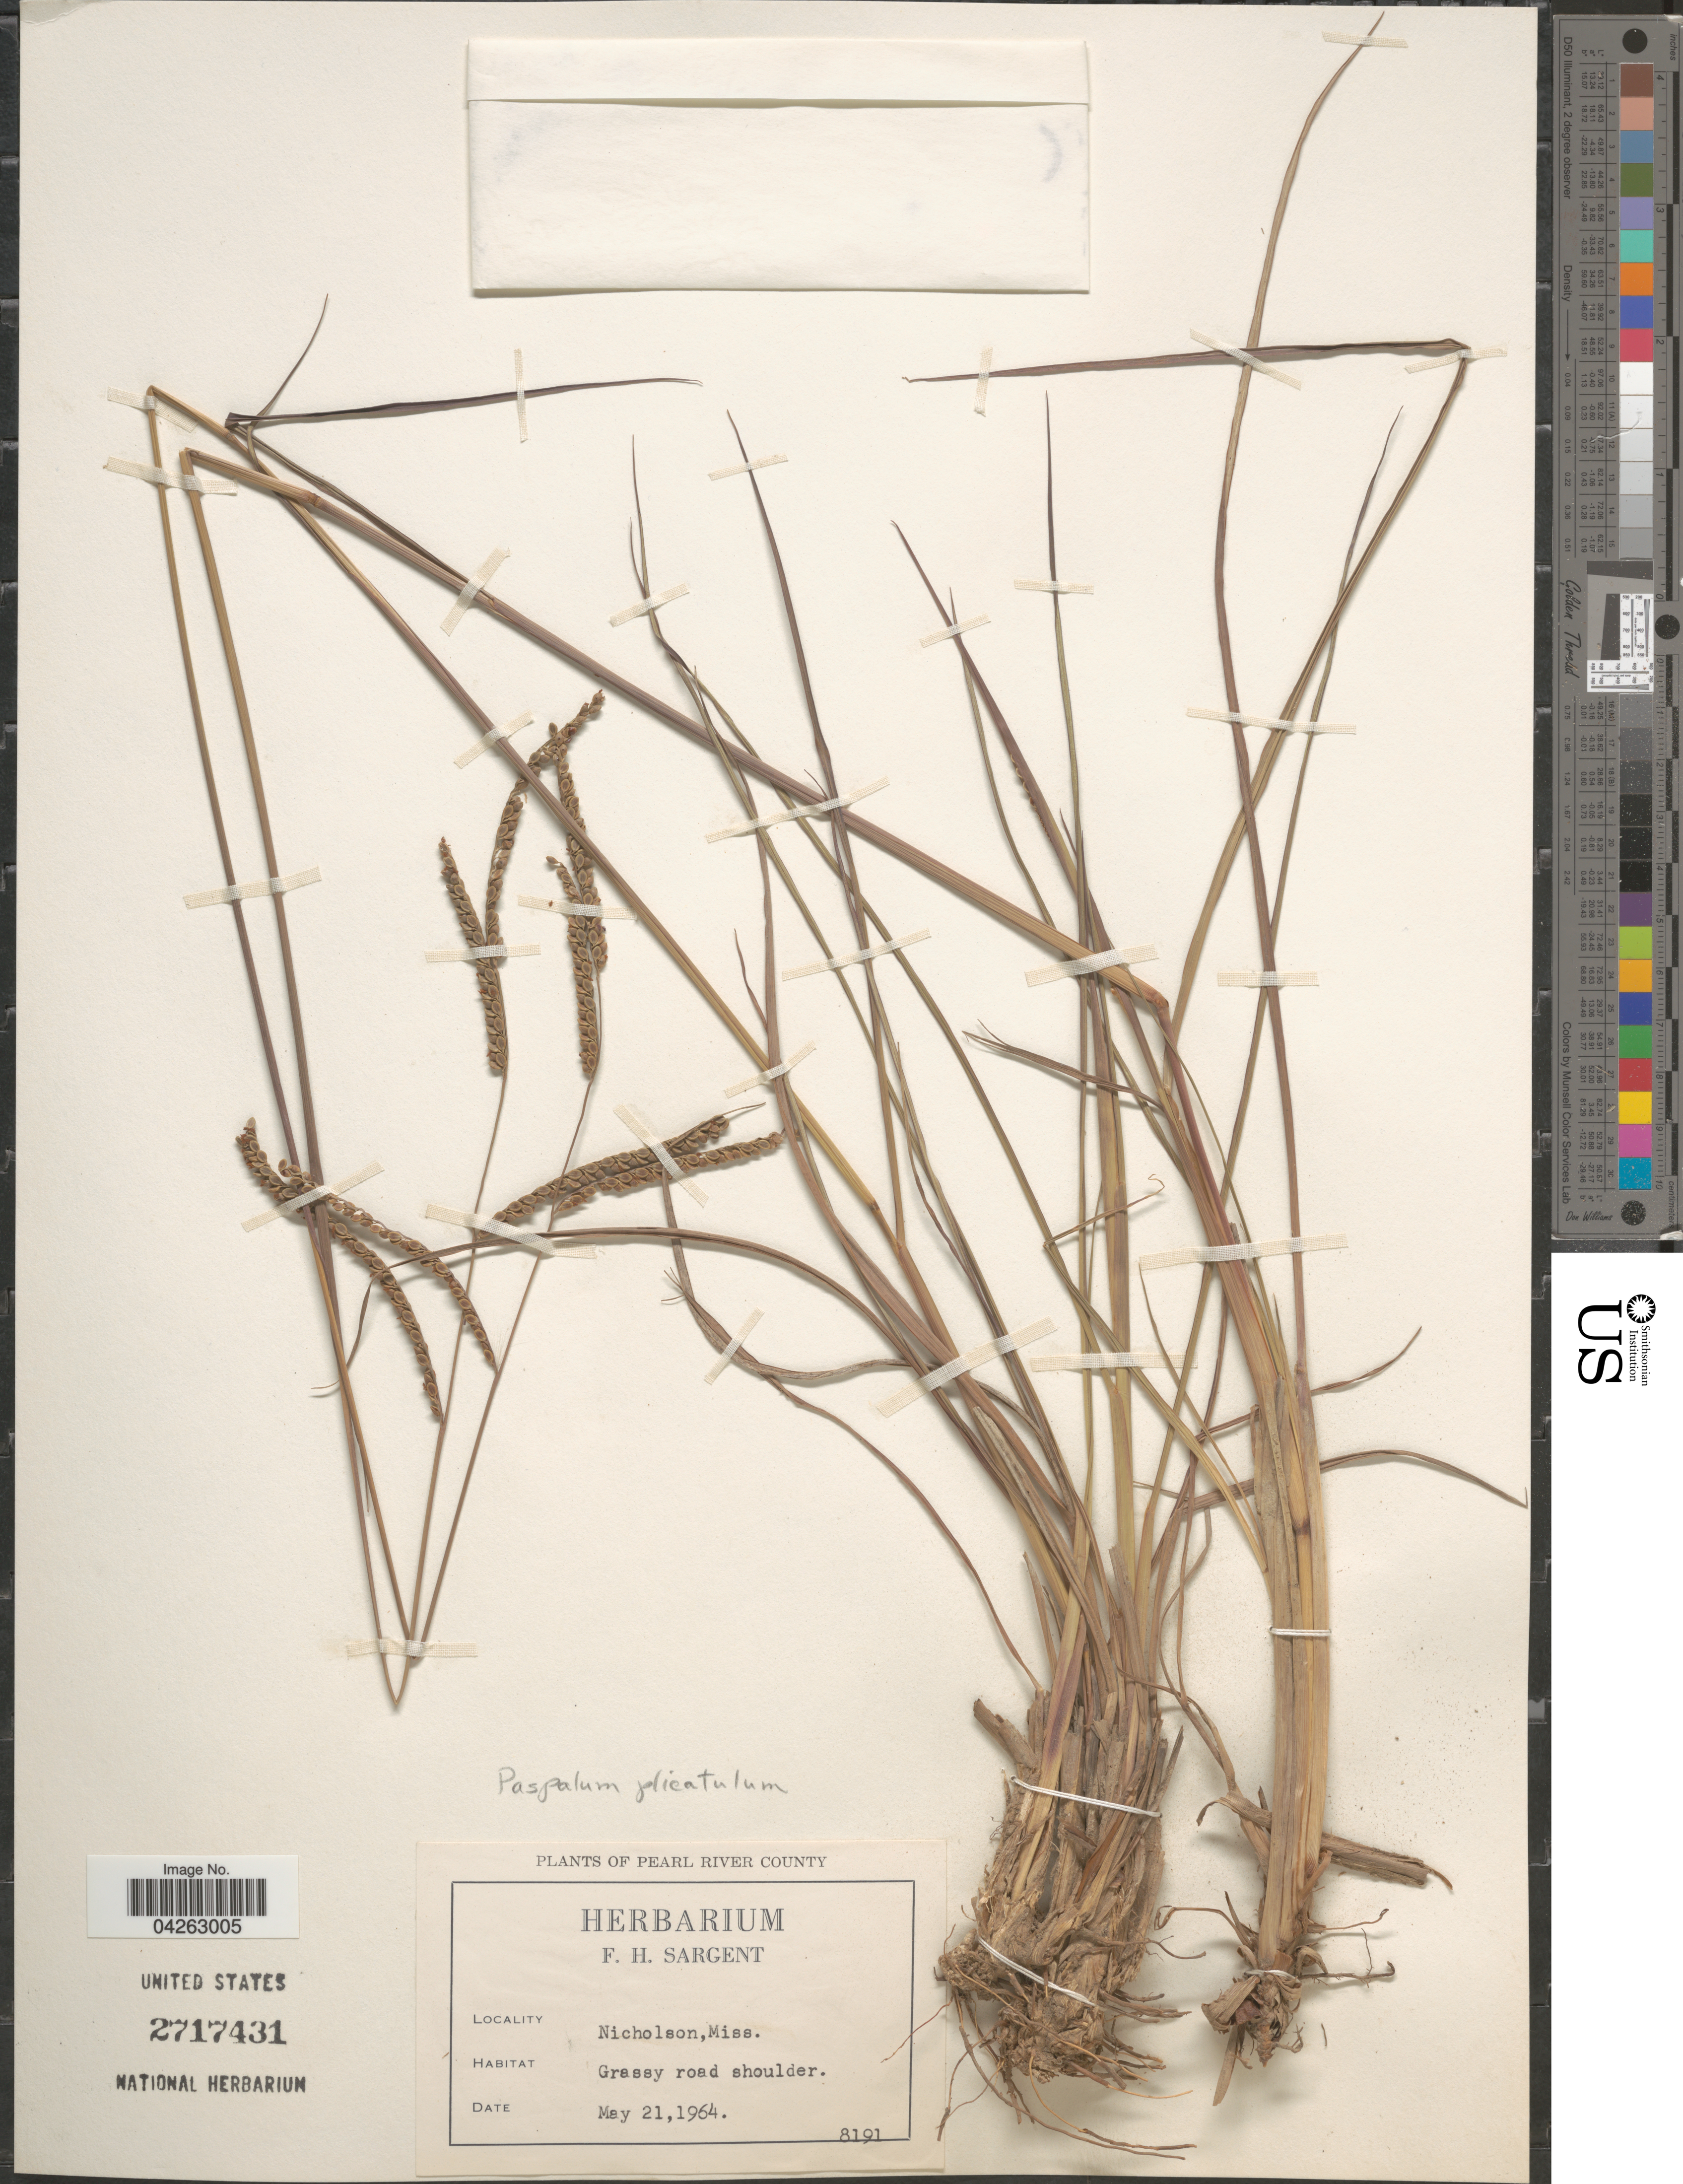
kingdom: Plantae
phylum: Tracheophyta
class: Liliopsida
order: Poales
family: Poaceae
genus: Paspalum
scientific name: Paspalum plicatulum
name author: Michx.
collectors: Ex herb. F. H. Sargent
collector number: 8191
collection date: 1964-05-21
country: United States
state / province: Mississippi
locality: Pearl River County. Nicholson.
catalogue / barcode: US 2717431